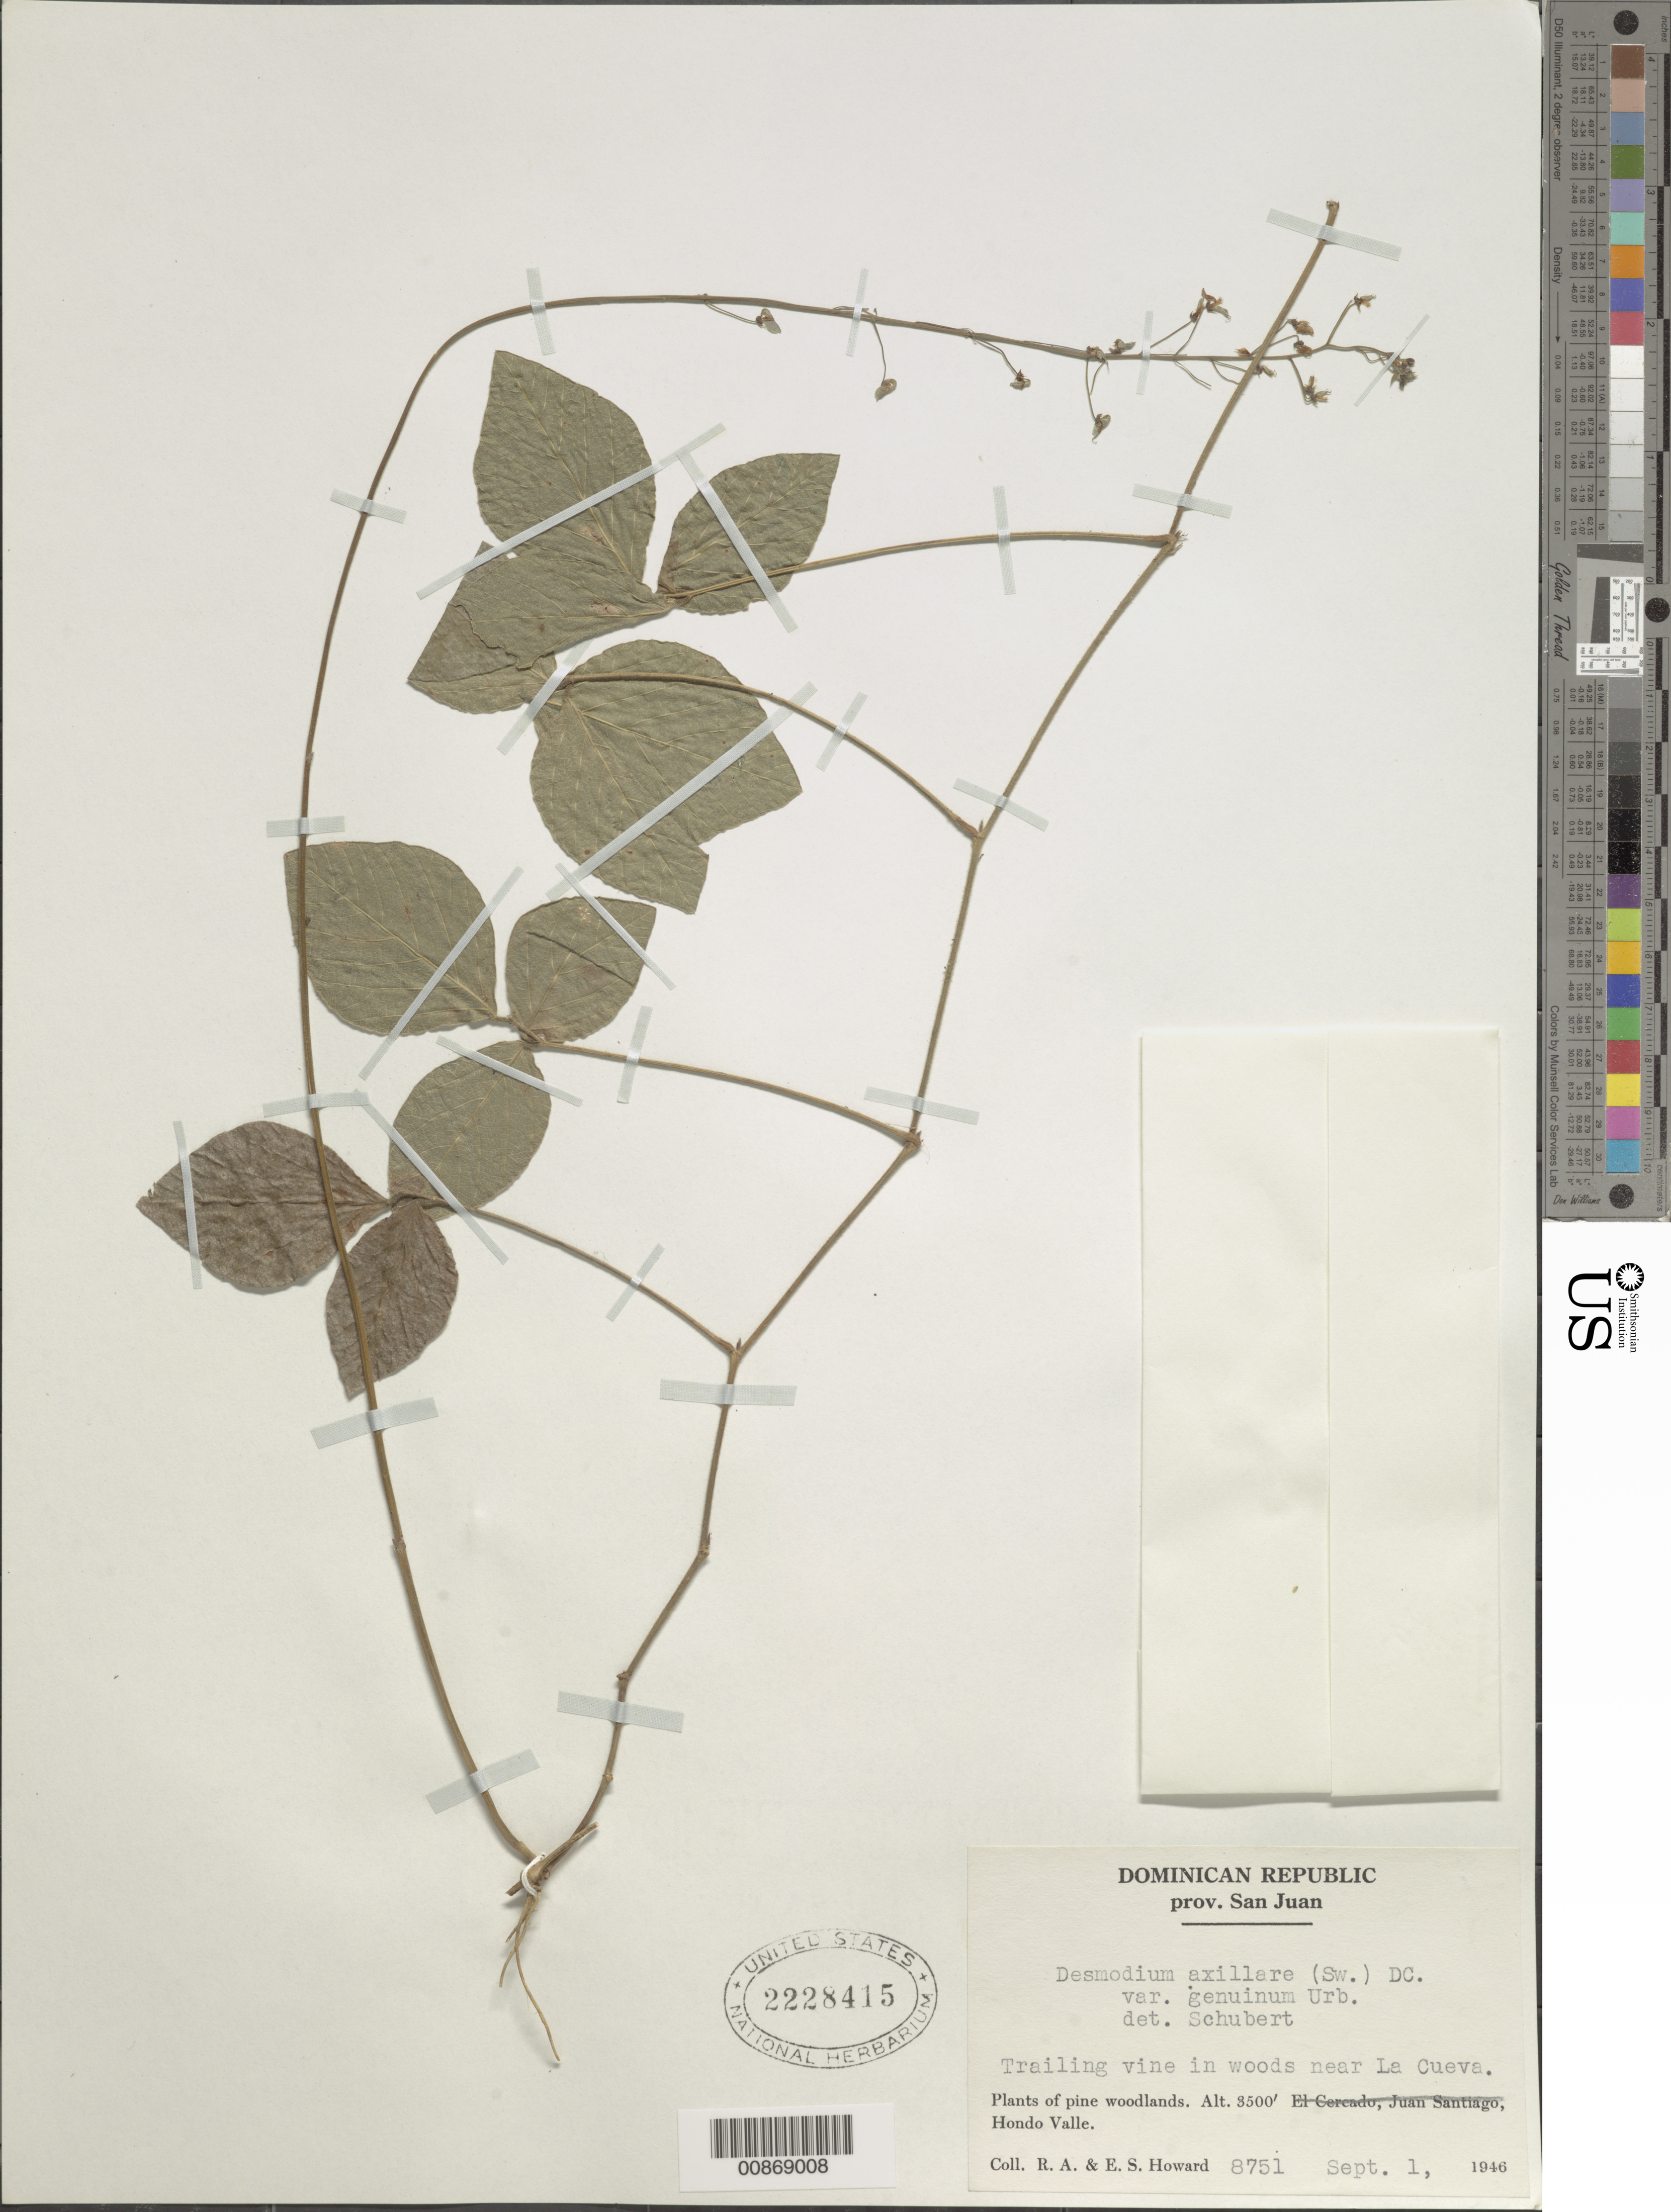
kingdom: Plantae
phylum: Tracheophyta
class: Magnoliopsida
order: Fabales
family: Fabaceae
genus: Desmodium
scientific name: Desmodium axillare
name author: (Sw.) DC.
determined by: Schubert, Bernice G.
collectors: R. A. Howard & E. S. Howard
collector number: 8751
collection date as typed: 01 Sep 1946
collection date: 1946-09-01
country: Dominican Republic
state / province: San Juan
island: Hispaniola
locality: Near La Cueva, Hondo Valle.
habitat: In woods. Plants of pine woodlands.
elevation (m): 1067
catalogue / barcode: US 2228415